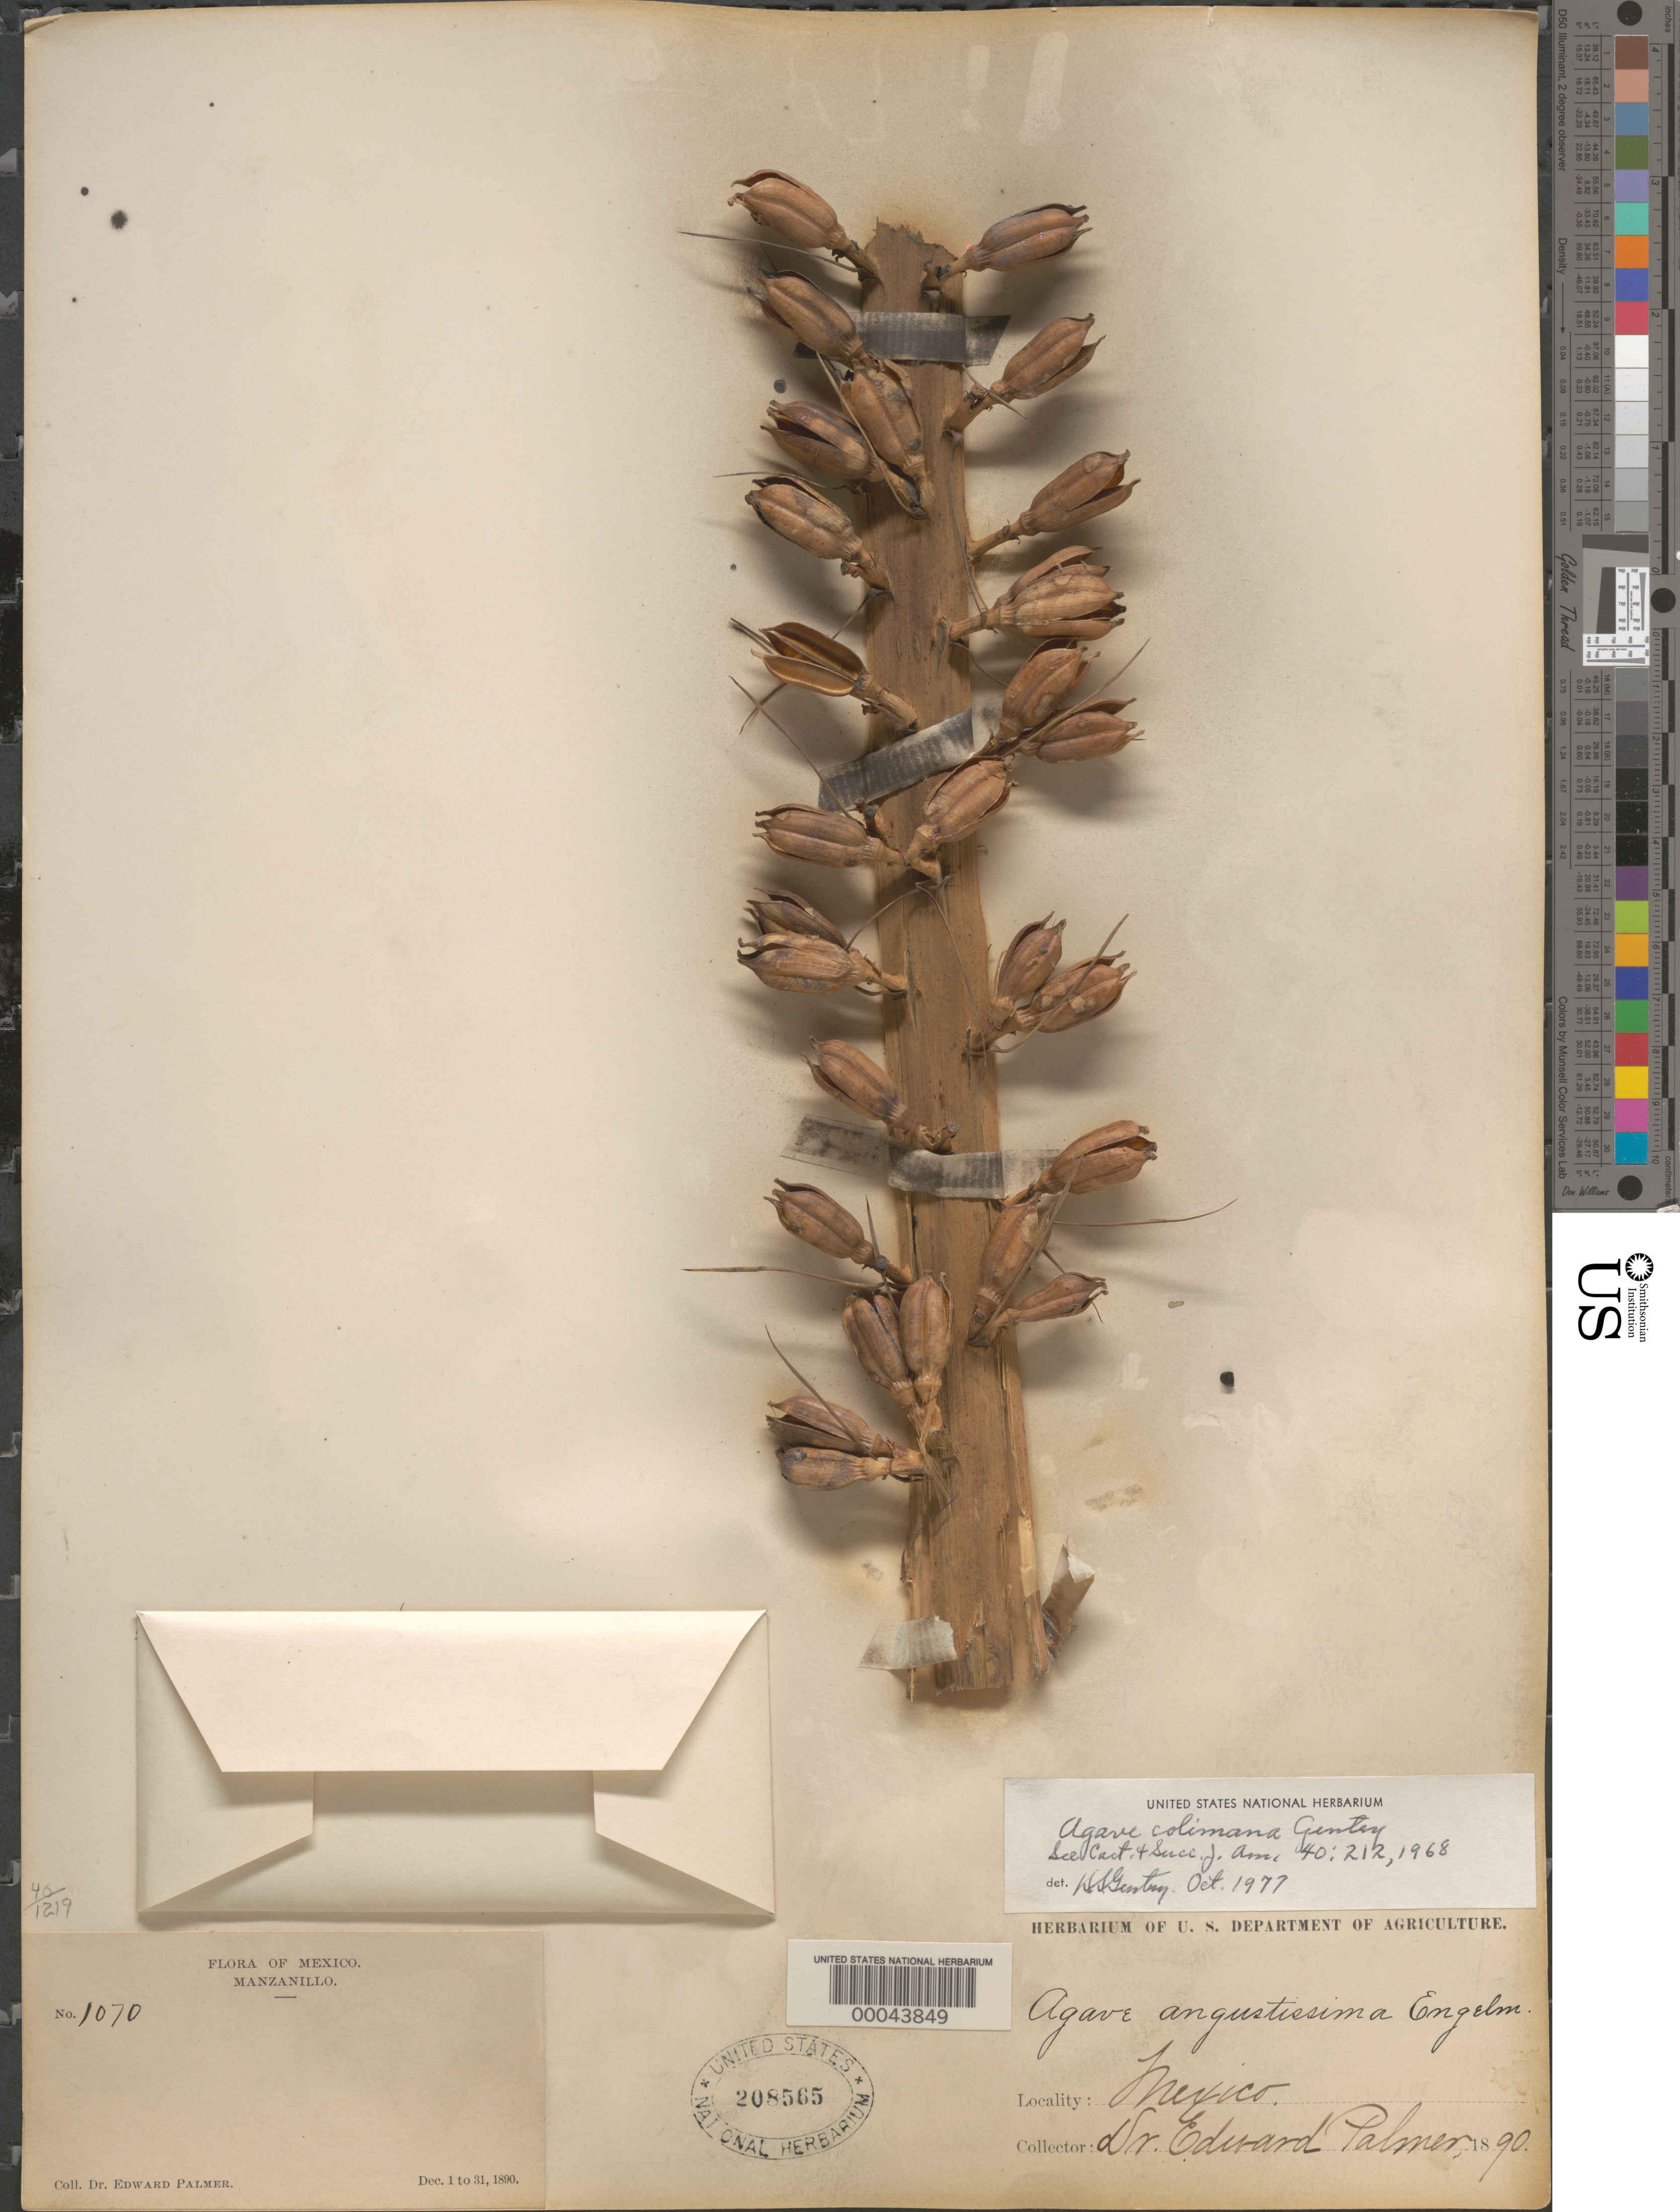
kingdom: Plantae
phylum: Tracheophyta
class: Liliopsida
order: Asparagales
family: Asparagaceae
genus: Agave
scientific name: Agave ortgiesiana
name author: (Baker) Trel.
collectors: E. Palmer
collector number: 1070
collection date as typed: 01 Dec 1890 to 31 Dec 1890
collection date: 1890-12-01/1890-12-31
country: Mexico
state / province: Colima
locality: Manzanillo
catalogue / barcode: US 208565